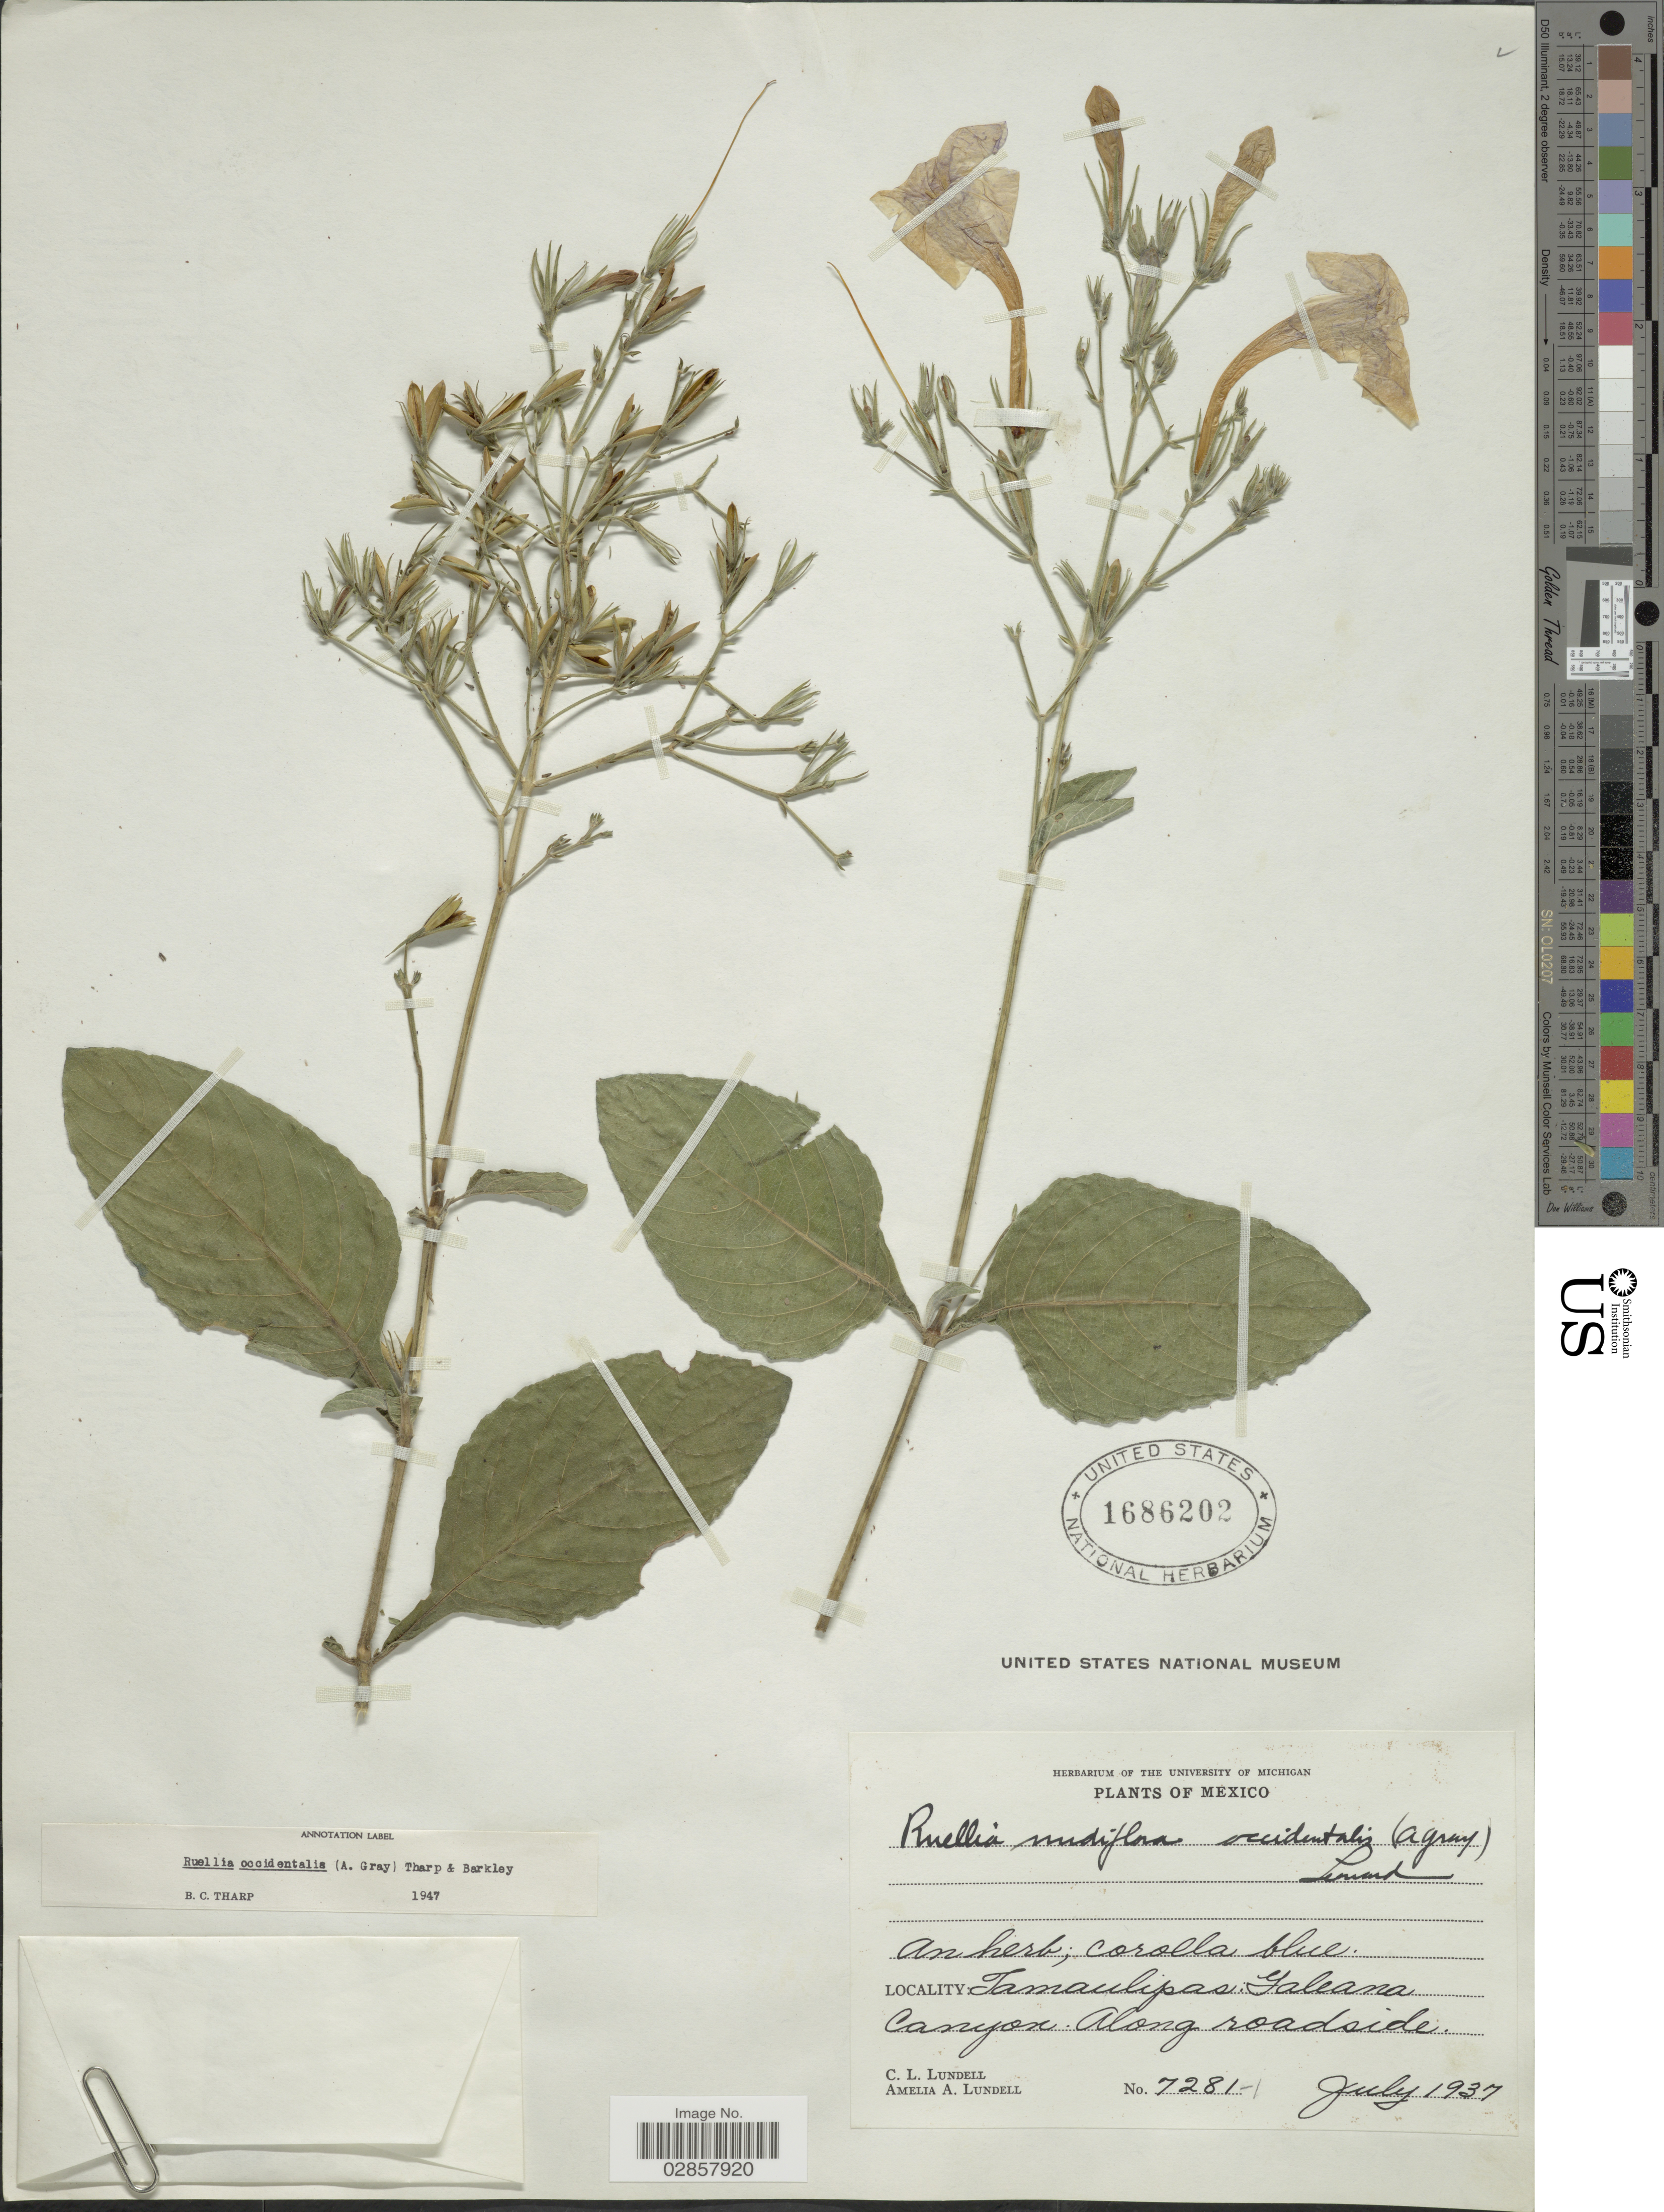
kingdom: Plantae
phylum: Tracheophyta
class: Magnoliopsida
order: Lamiales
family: Acanthaceae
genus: Ruellia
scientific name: Ruellia occidentalis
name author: (A. Gray) Tharp & F.A. Barkley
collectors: C. L. Lundell & A. A. Lundell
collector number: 7281-1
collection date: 1937-07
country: Mexico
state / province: Tamaulipas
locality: Galeana Canyon. Along roadside.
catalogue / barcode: US 1686202